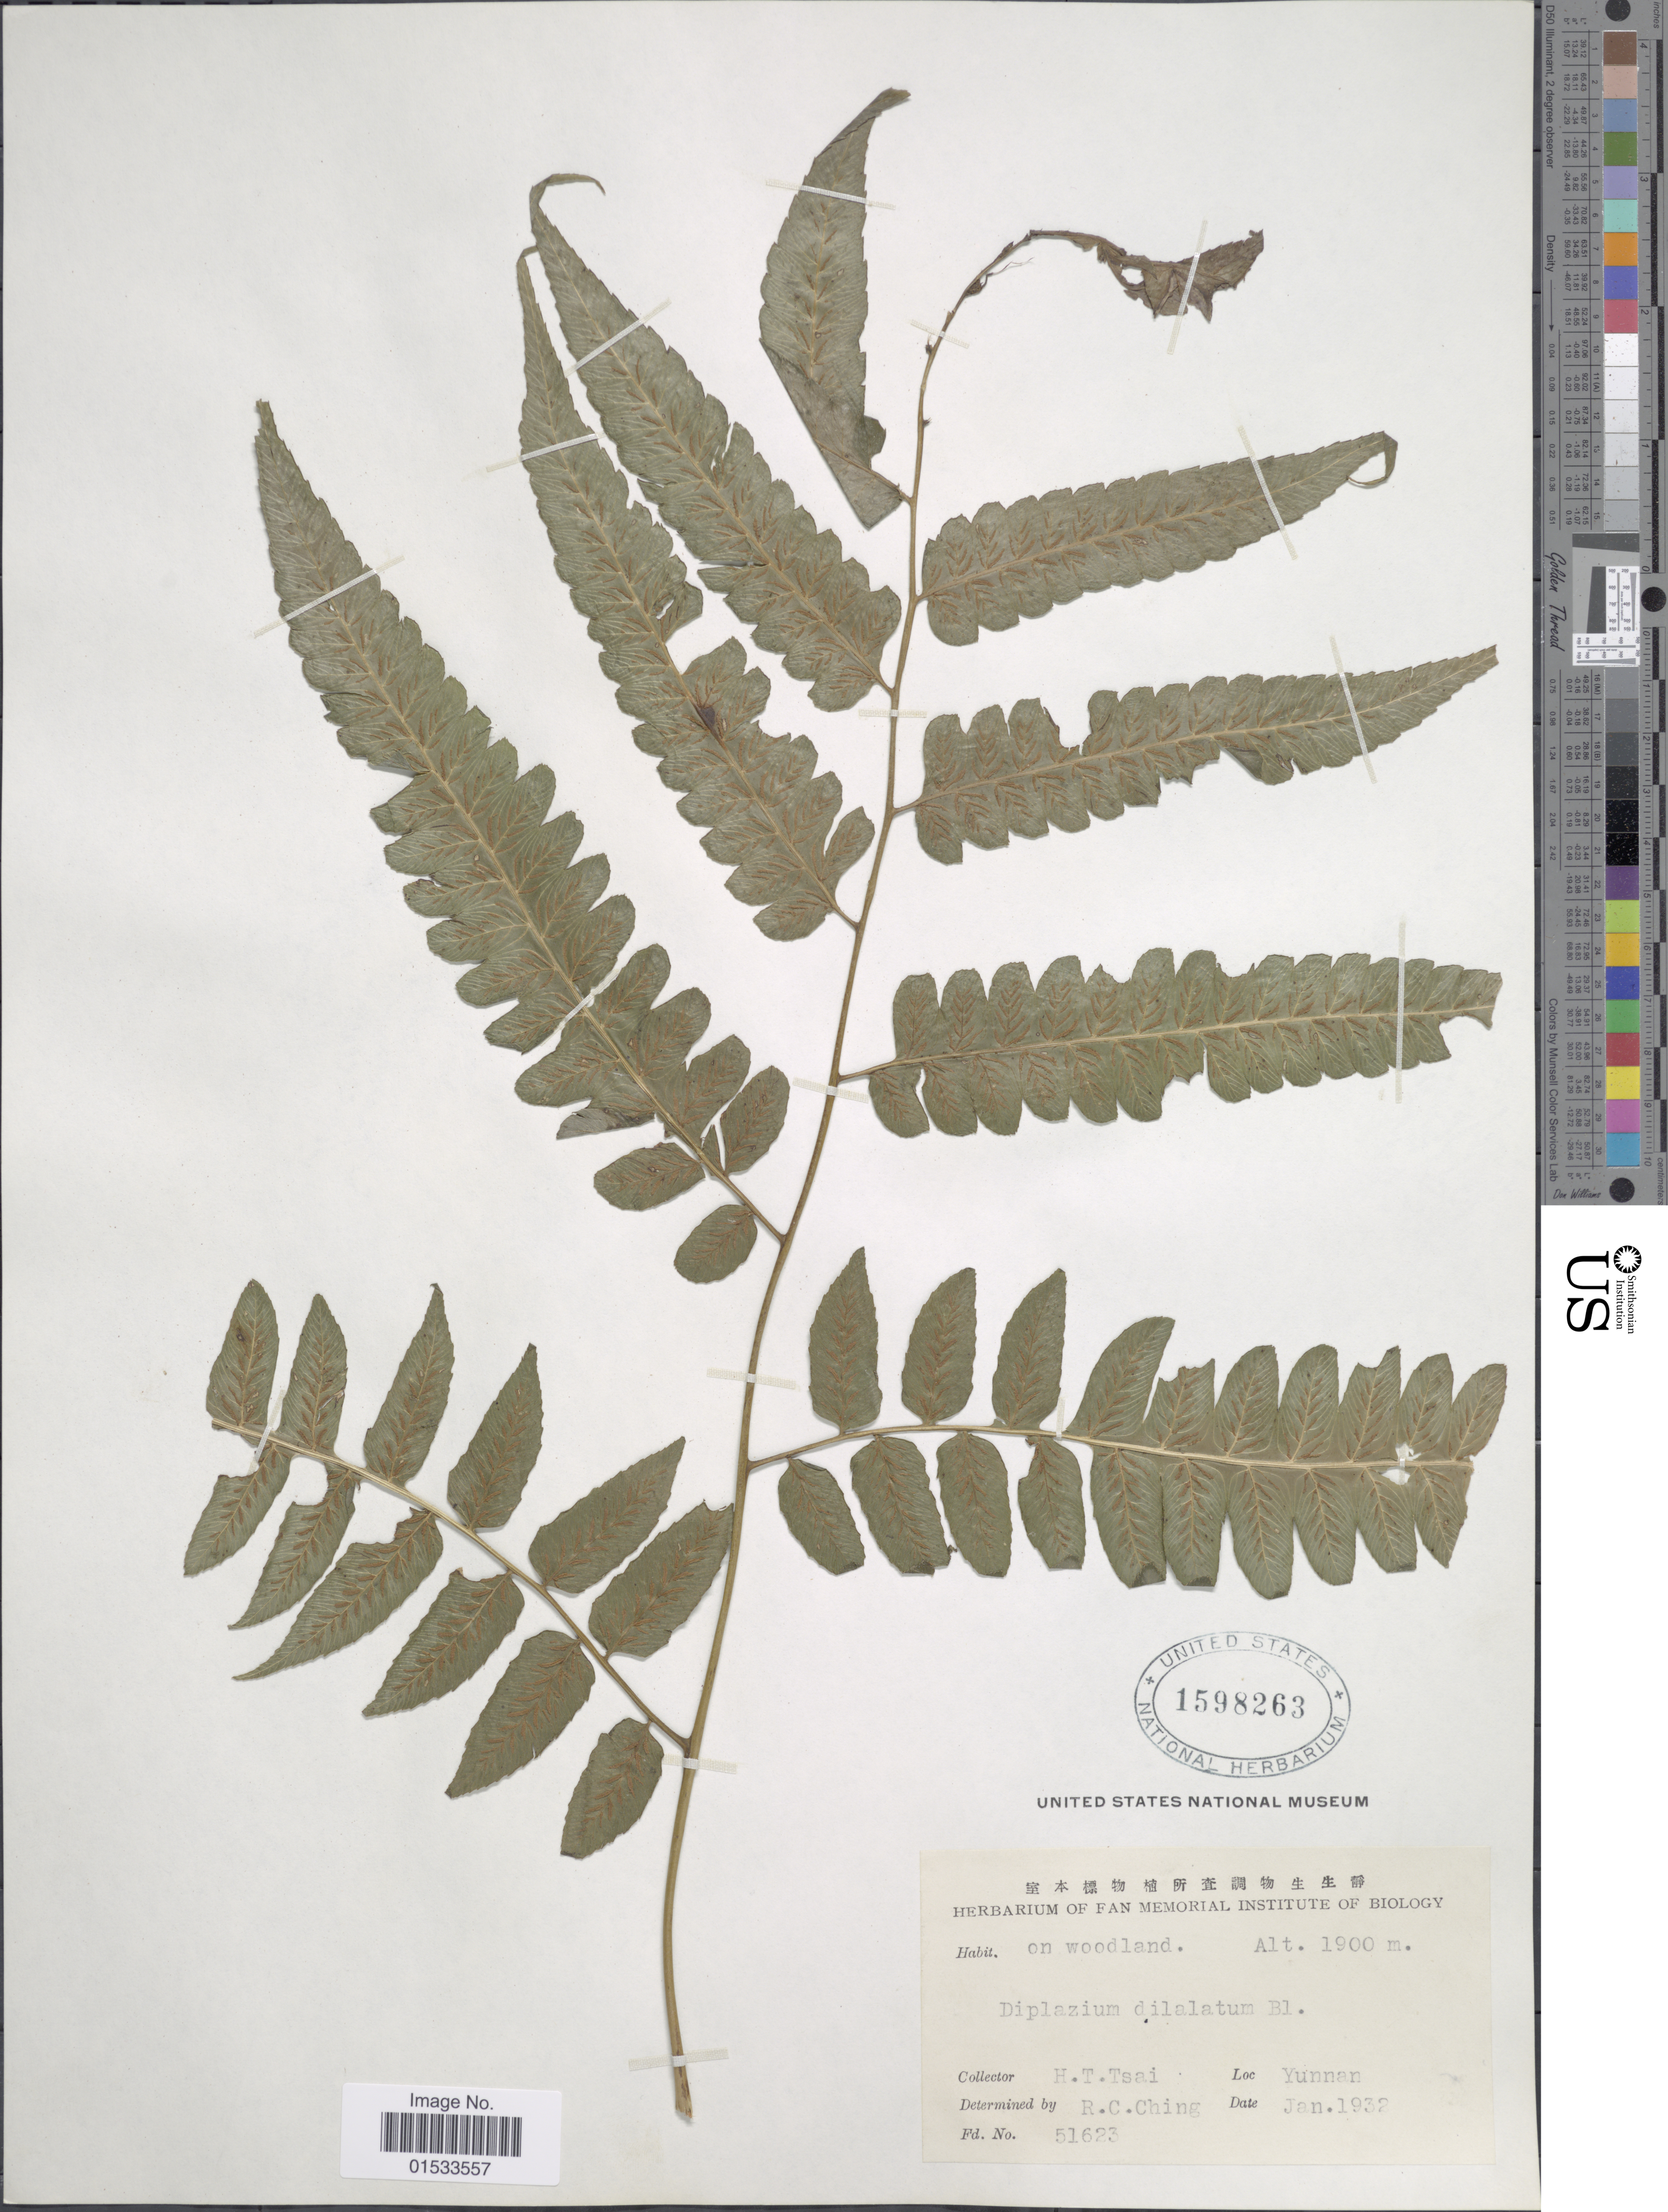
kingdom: Plantae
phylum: Tracheophyta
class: Polypodiopsida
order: Polypodiales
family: Athyriaceae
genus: Diplazium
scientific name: Diplazium dilatatum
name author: Blume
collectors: H. Tsai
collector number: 51623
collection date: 1932-01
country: China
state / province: Yunnan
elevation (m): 1900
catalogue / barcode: US 1598263